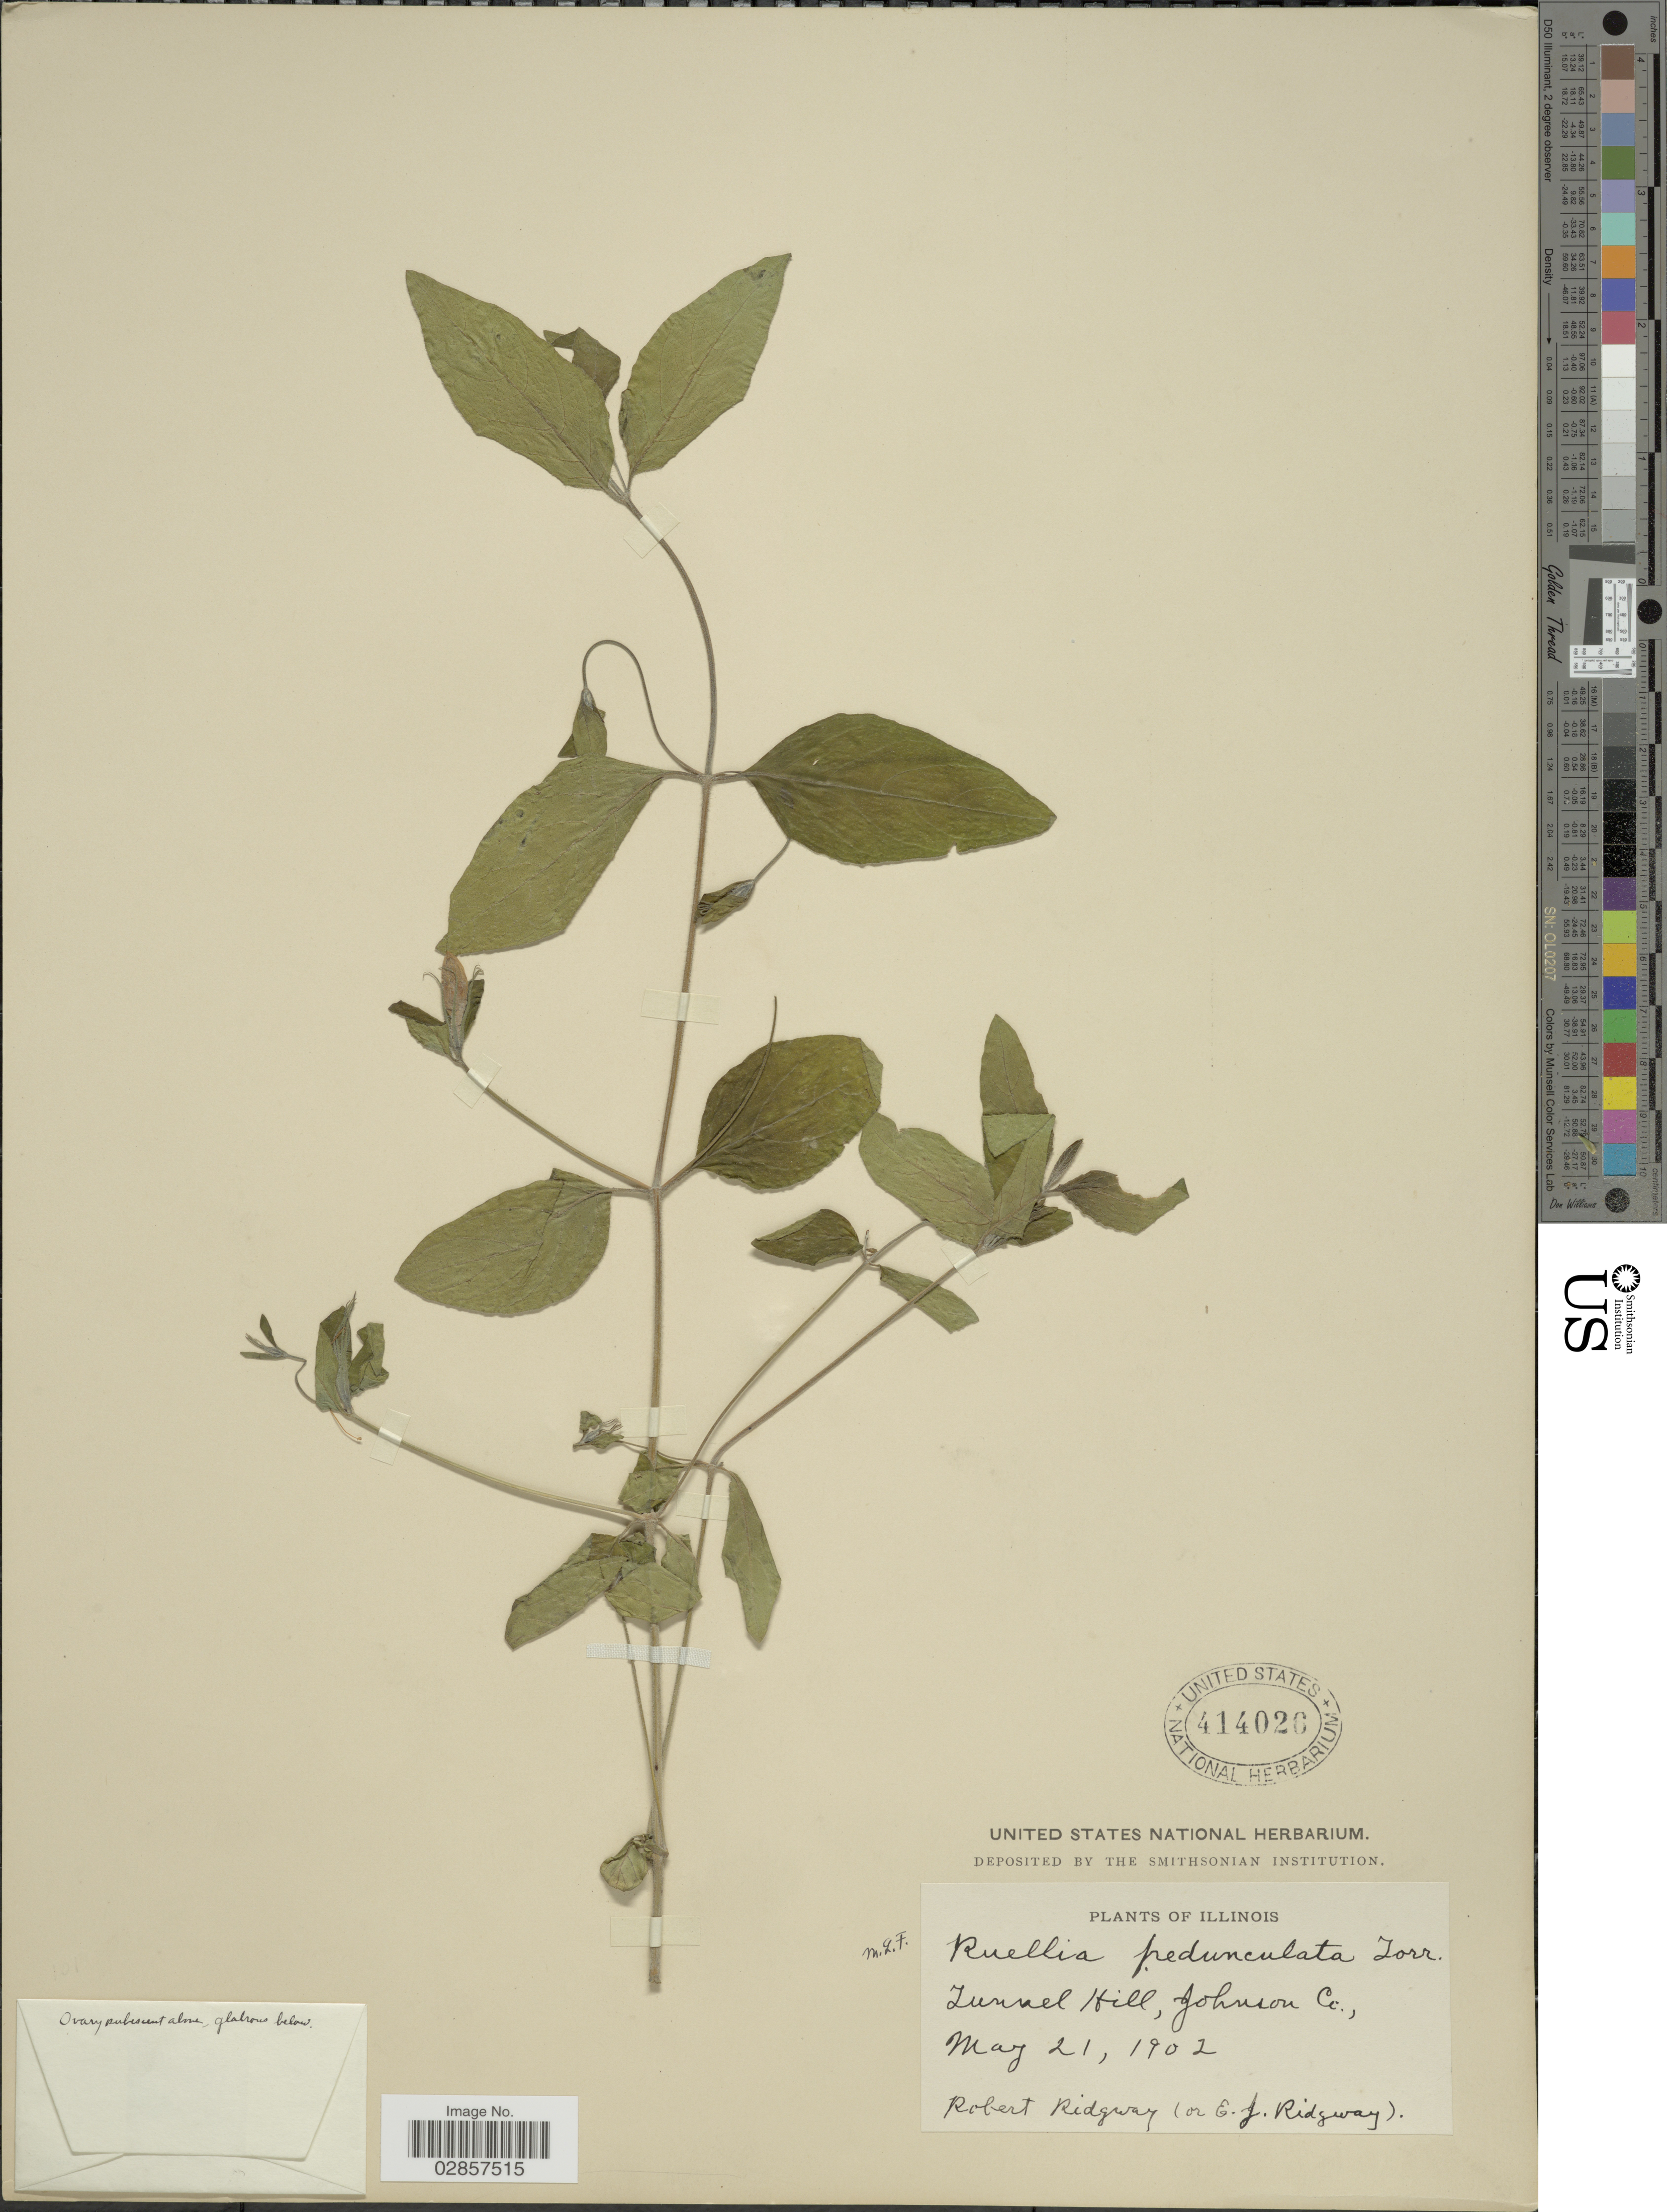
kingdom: Plantae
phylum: Tracheophyta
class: Magnoliopsida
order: Lamiales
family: Acanthaceae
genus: Ruellia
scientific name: Ruellia pedunculata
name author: Torr. ex A. Gray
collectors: R. Ridgway & E. Ridgway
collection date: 1902-05-21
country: United States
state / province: Illinois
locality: Tunnel Hill, Johnson Co.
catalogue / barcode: US 414026